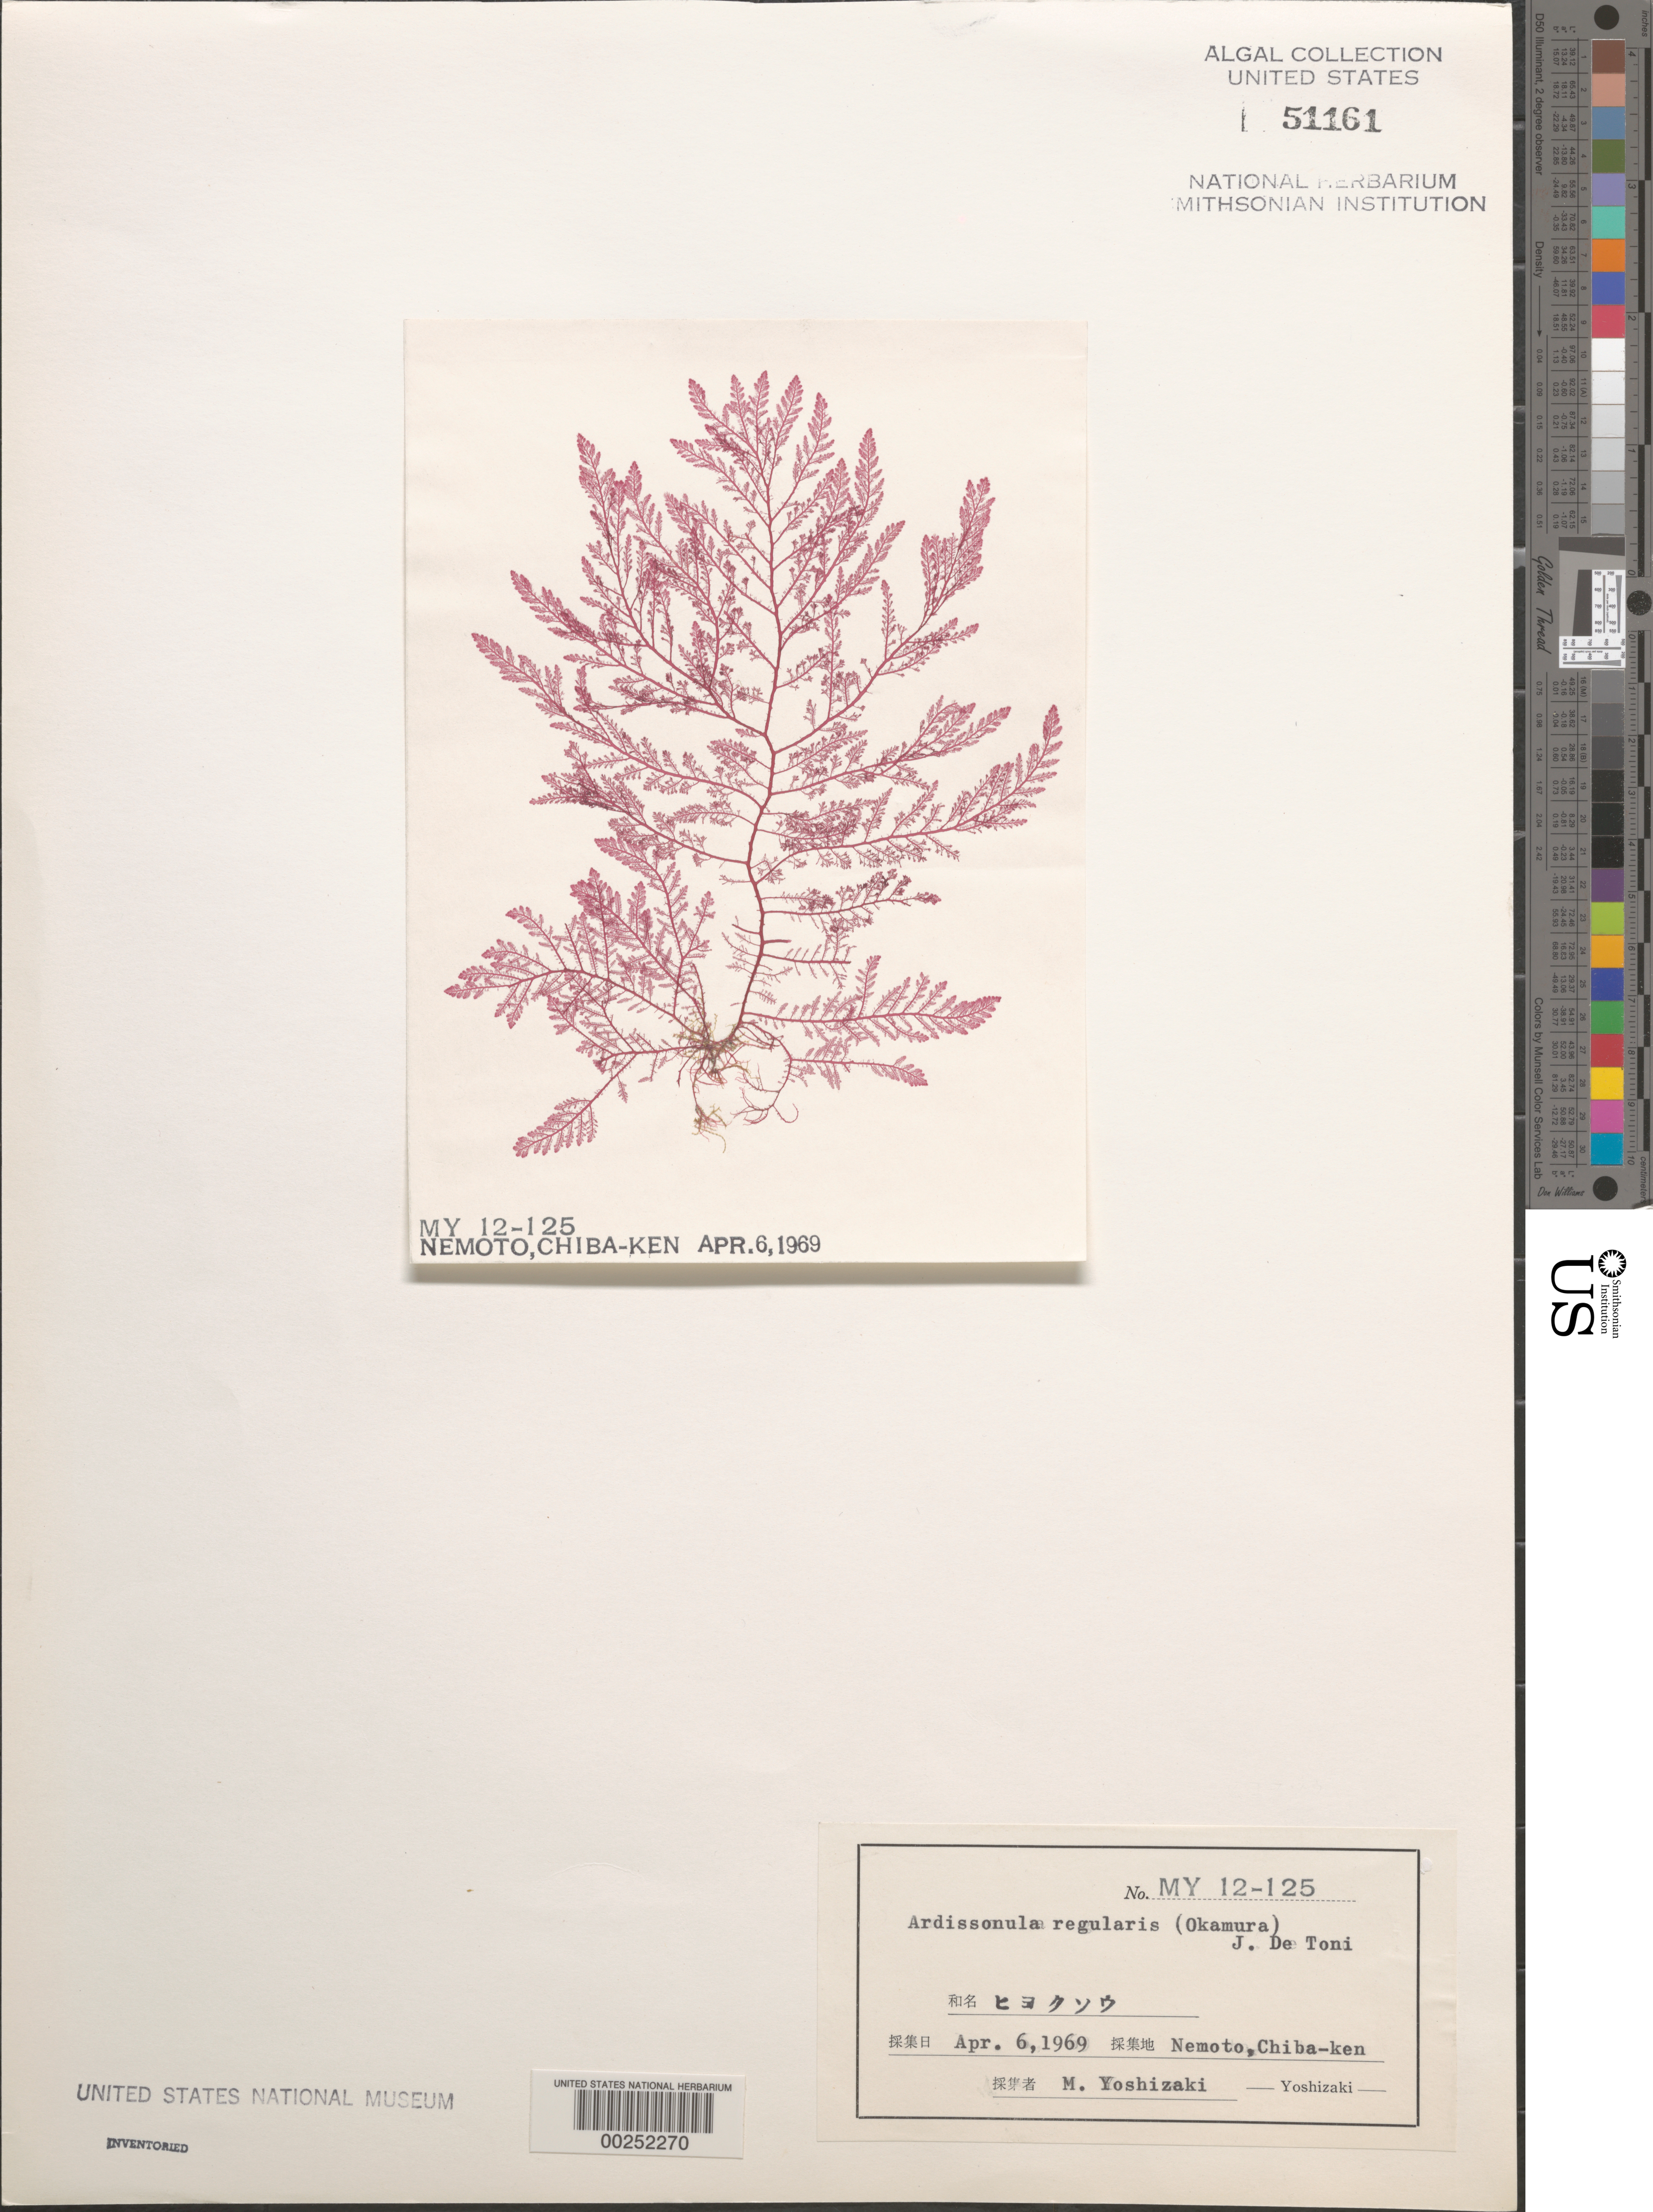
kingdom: Plantae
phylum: Rhodophyta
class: Florideophyceae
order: Ceramiales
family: Rhodomelaceae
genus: Ardissonula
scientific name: Ardissonula regularis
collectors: M. Yoshizaki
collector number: My 12-125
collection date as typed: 06 Apr 1969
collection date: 1969-04-06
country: Japan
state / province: Tiba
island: Honshu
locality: Nemoto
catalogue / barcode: US 51161